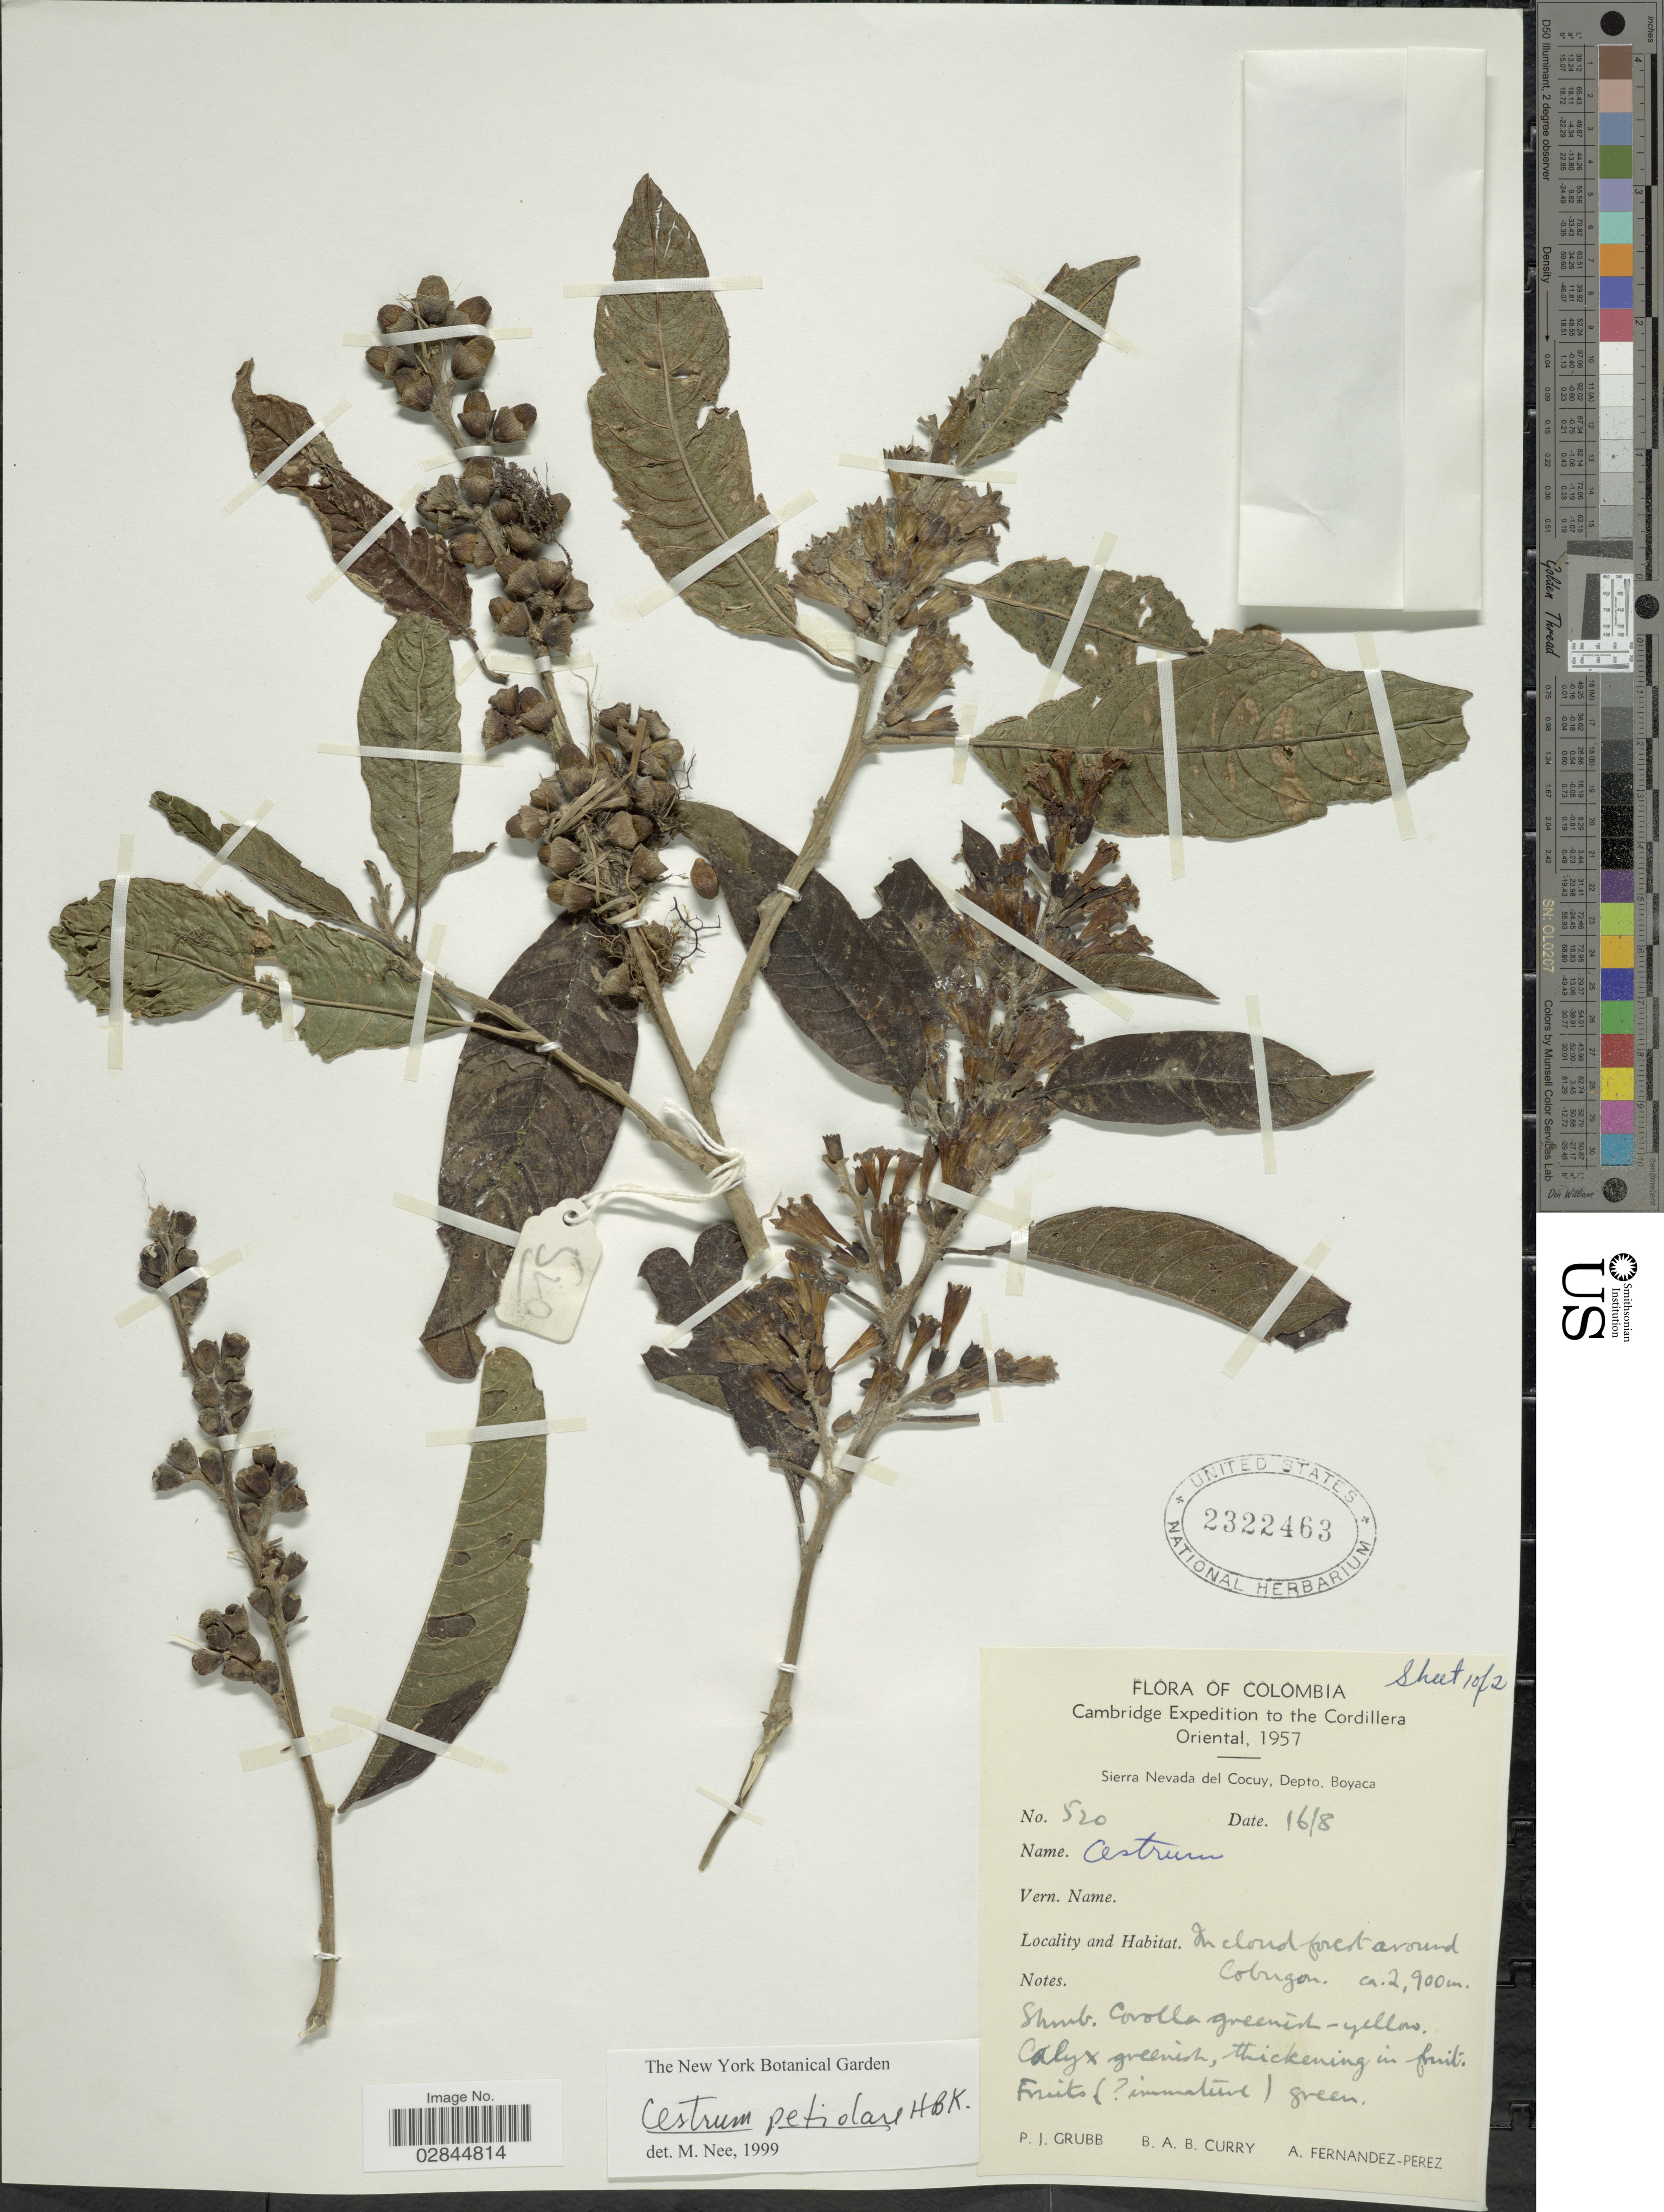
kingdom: Plantae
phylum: Tracheophyta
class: Magnoliopsida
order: Solanales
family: Solanaceae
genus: Cestrum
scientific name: Cestrum petiolare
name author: Kunth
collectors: P. J. Grubb, B. A. B. Curry & A. Fernández-Pérez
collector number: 520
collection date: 1957-08-16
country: Colombia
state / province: Boyacá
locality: Cordillera Oriental. Sierra Nevada del Cocuy, Depto. Boyaca. In cloud forest around Cobugon.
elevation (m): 2900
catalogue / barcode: US 2322463